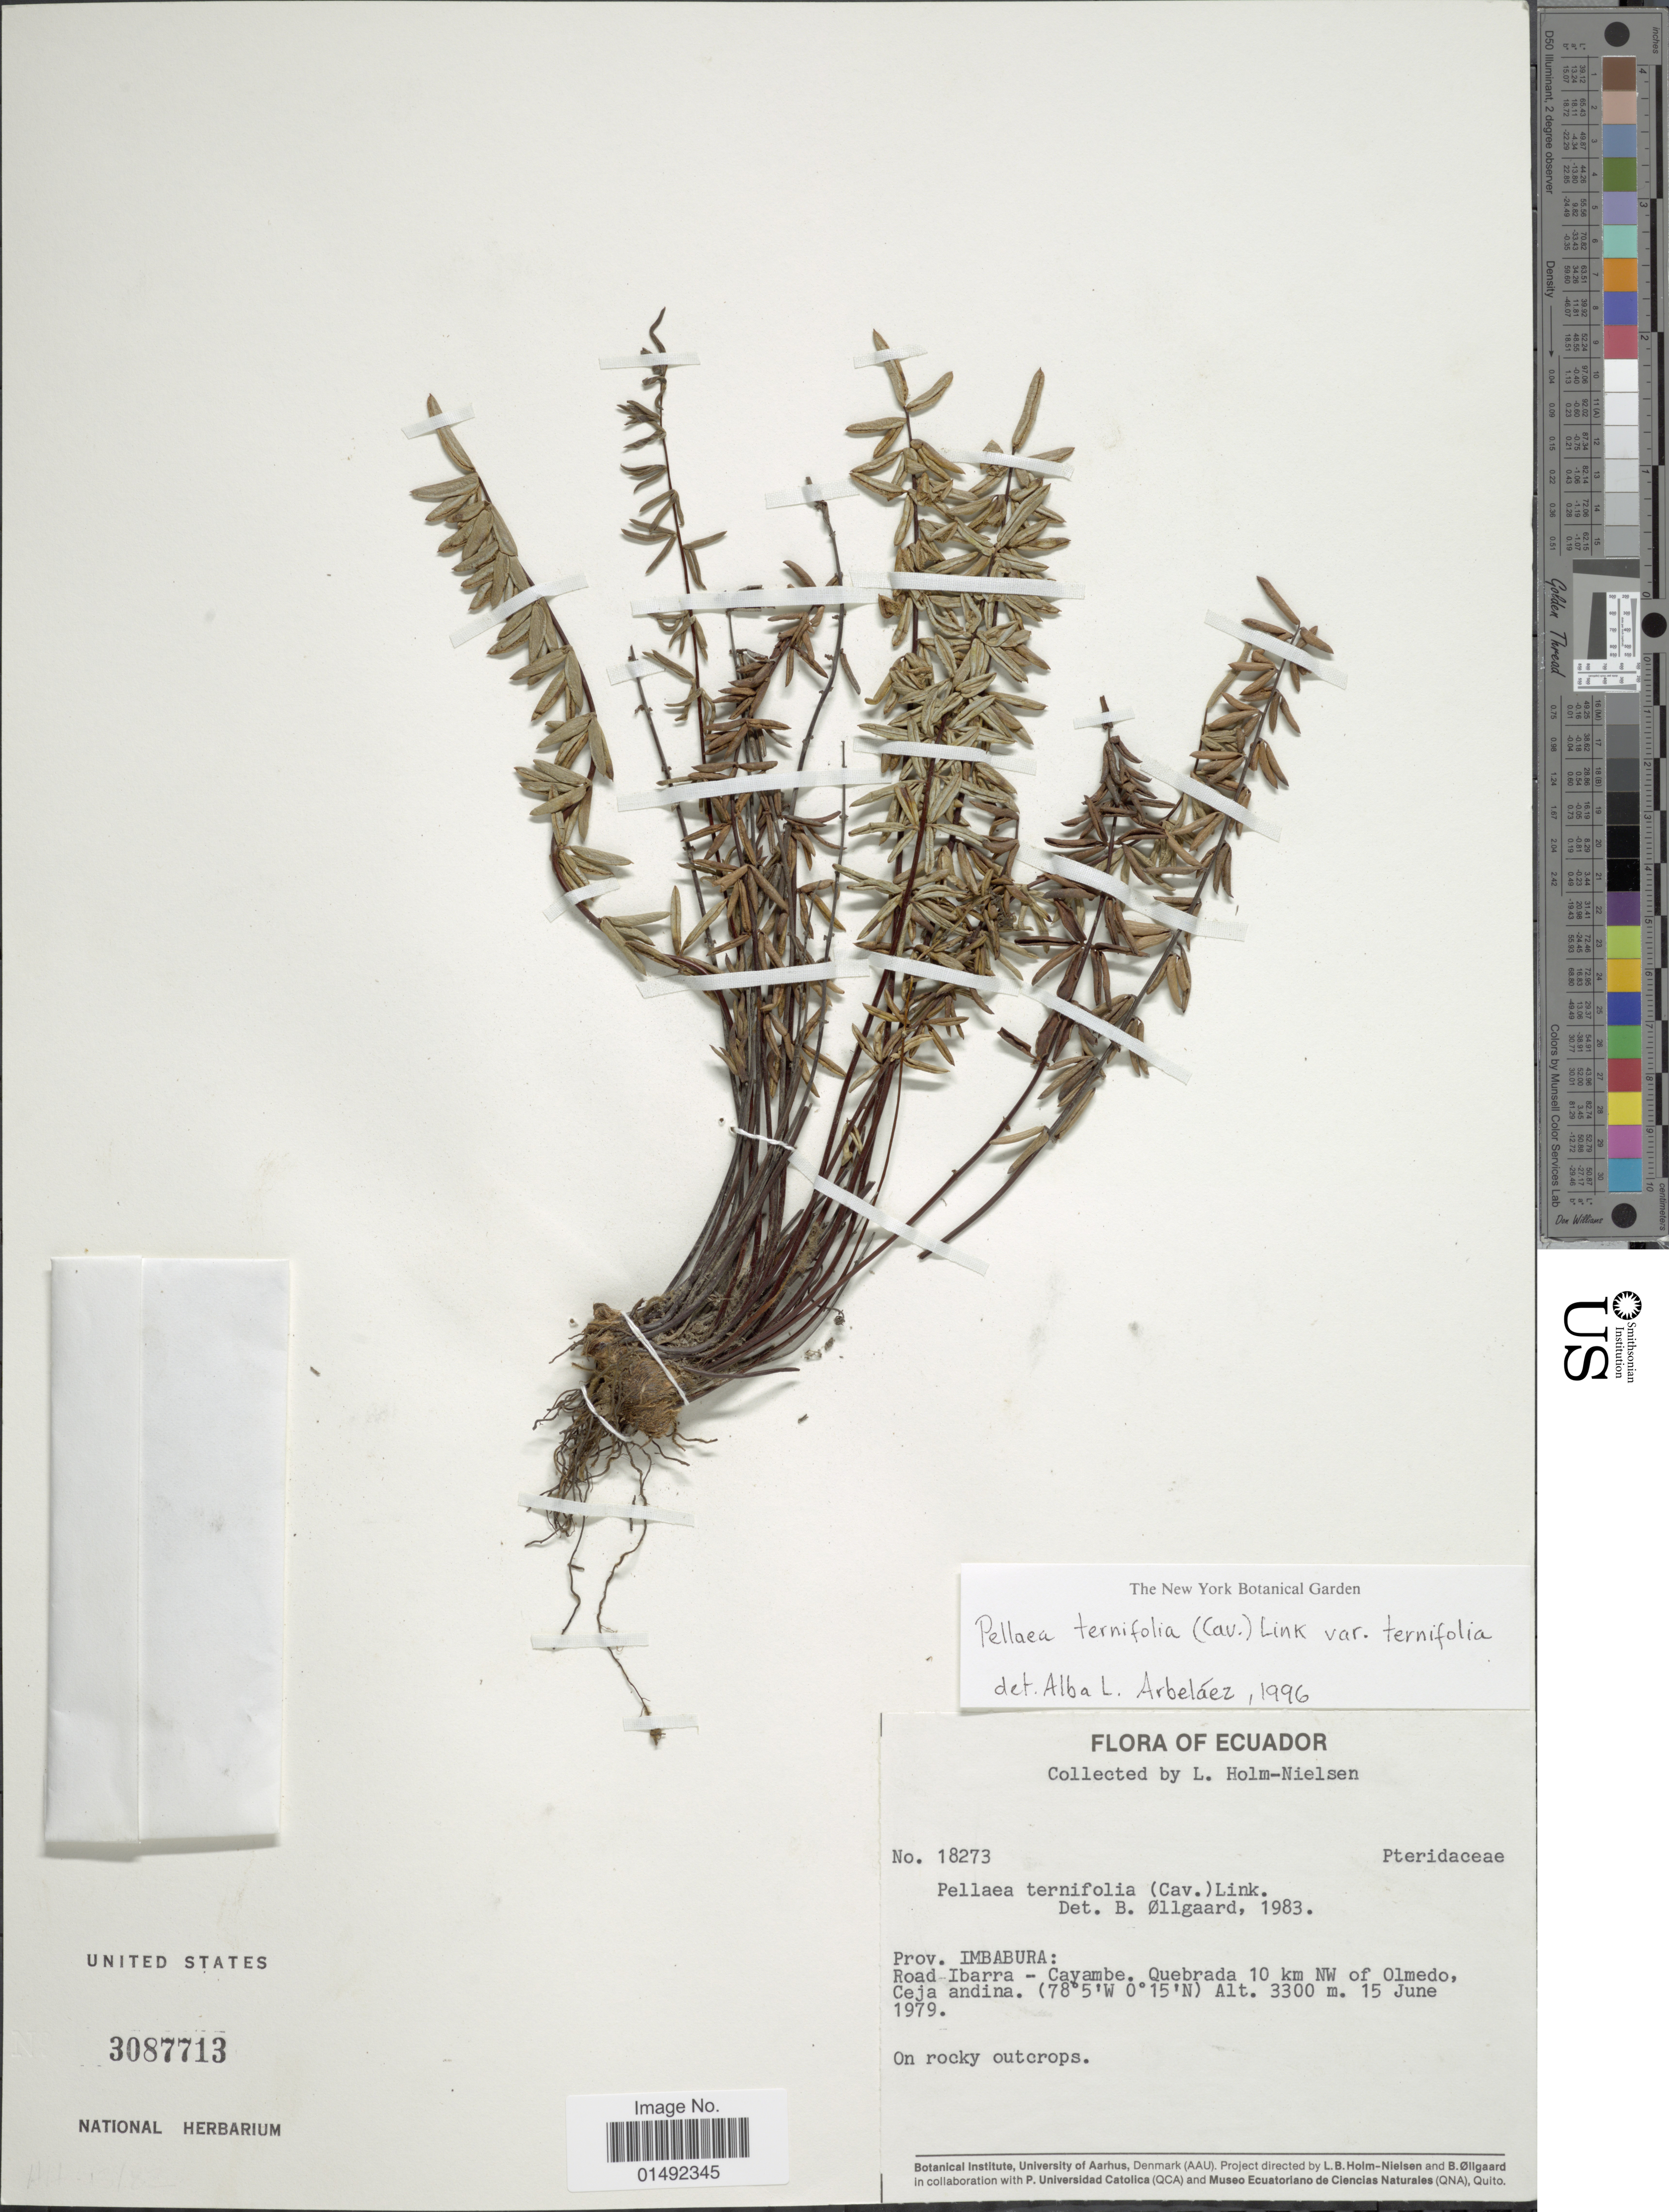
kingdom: Plantae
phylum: Tracheophyta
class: Polypodiopsida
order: Polypodiales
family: Pteridaceae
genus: Pellaea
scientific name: Pellaea ternifolia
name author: (Cav.) Link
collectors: L. B. Holm-Nielsen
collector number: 18273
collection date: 1979-06-15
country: Ecuador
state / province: Imbabura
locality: Road Ibarra - Cayambe. Quebrada 10 km NW of Olmedo, Ceja andina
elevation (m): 3300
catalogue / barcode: US 3087713